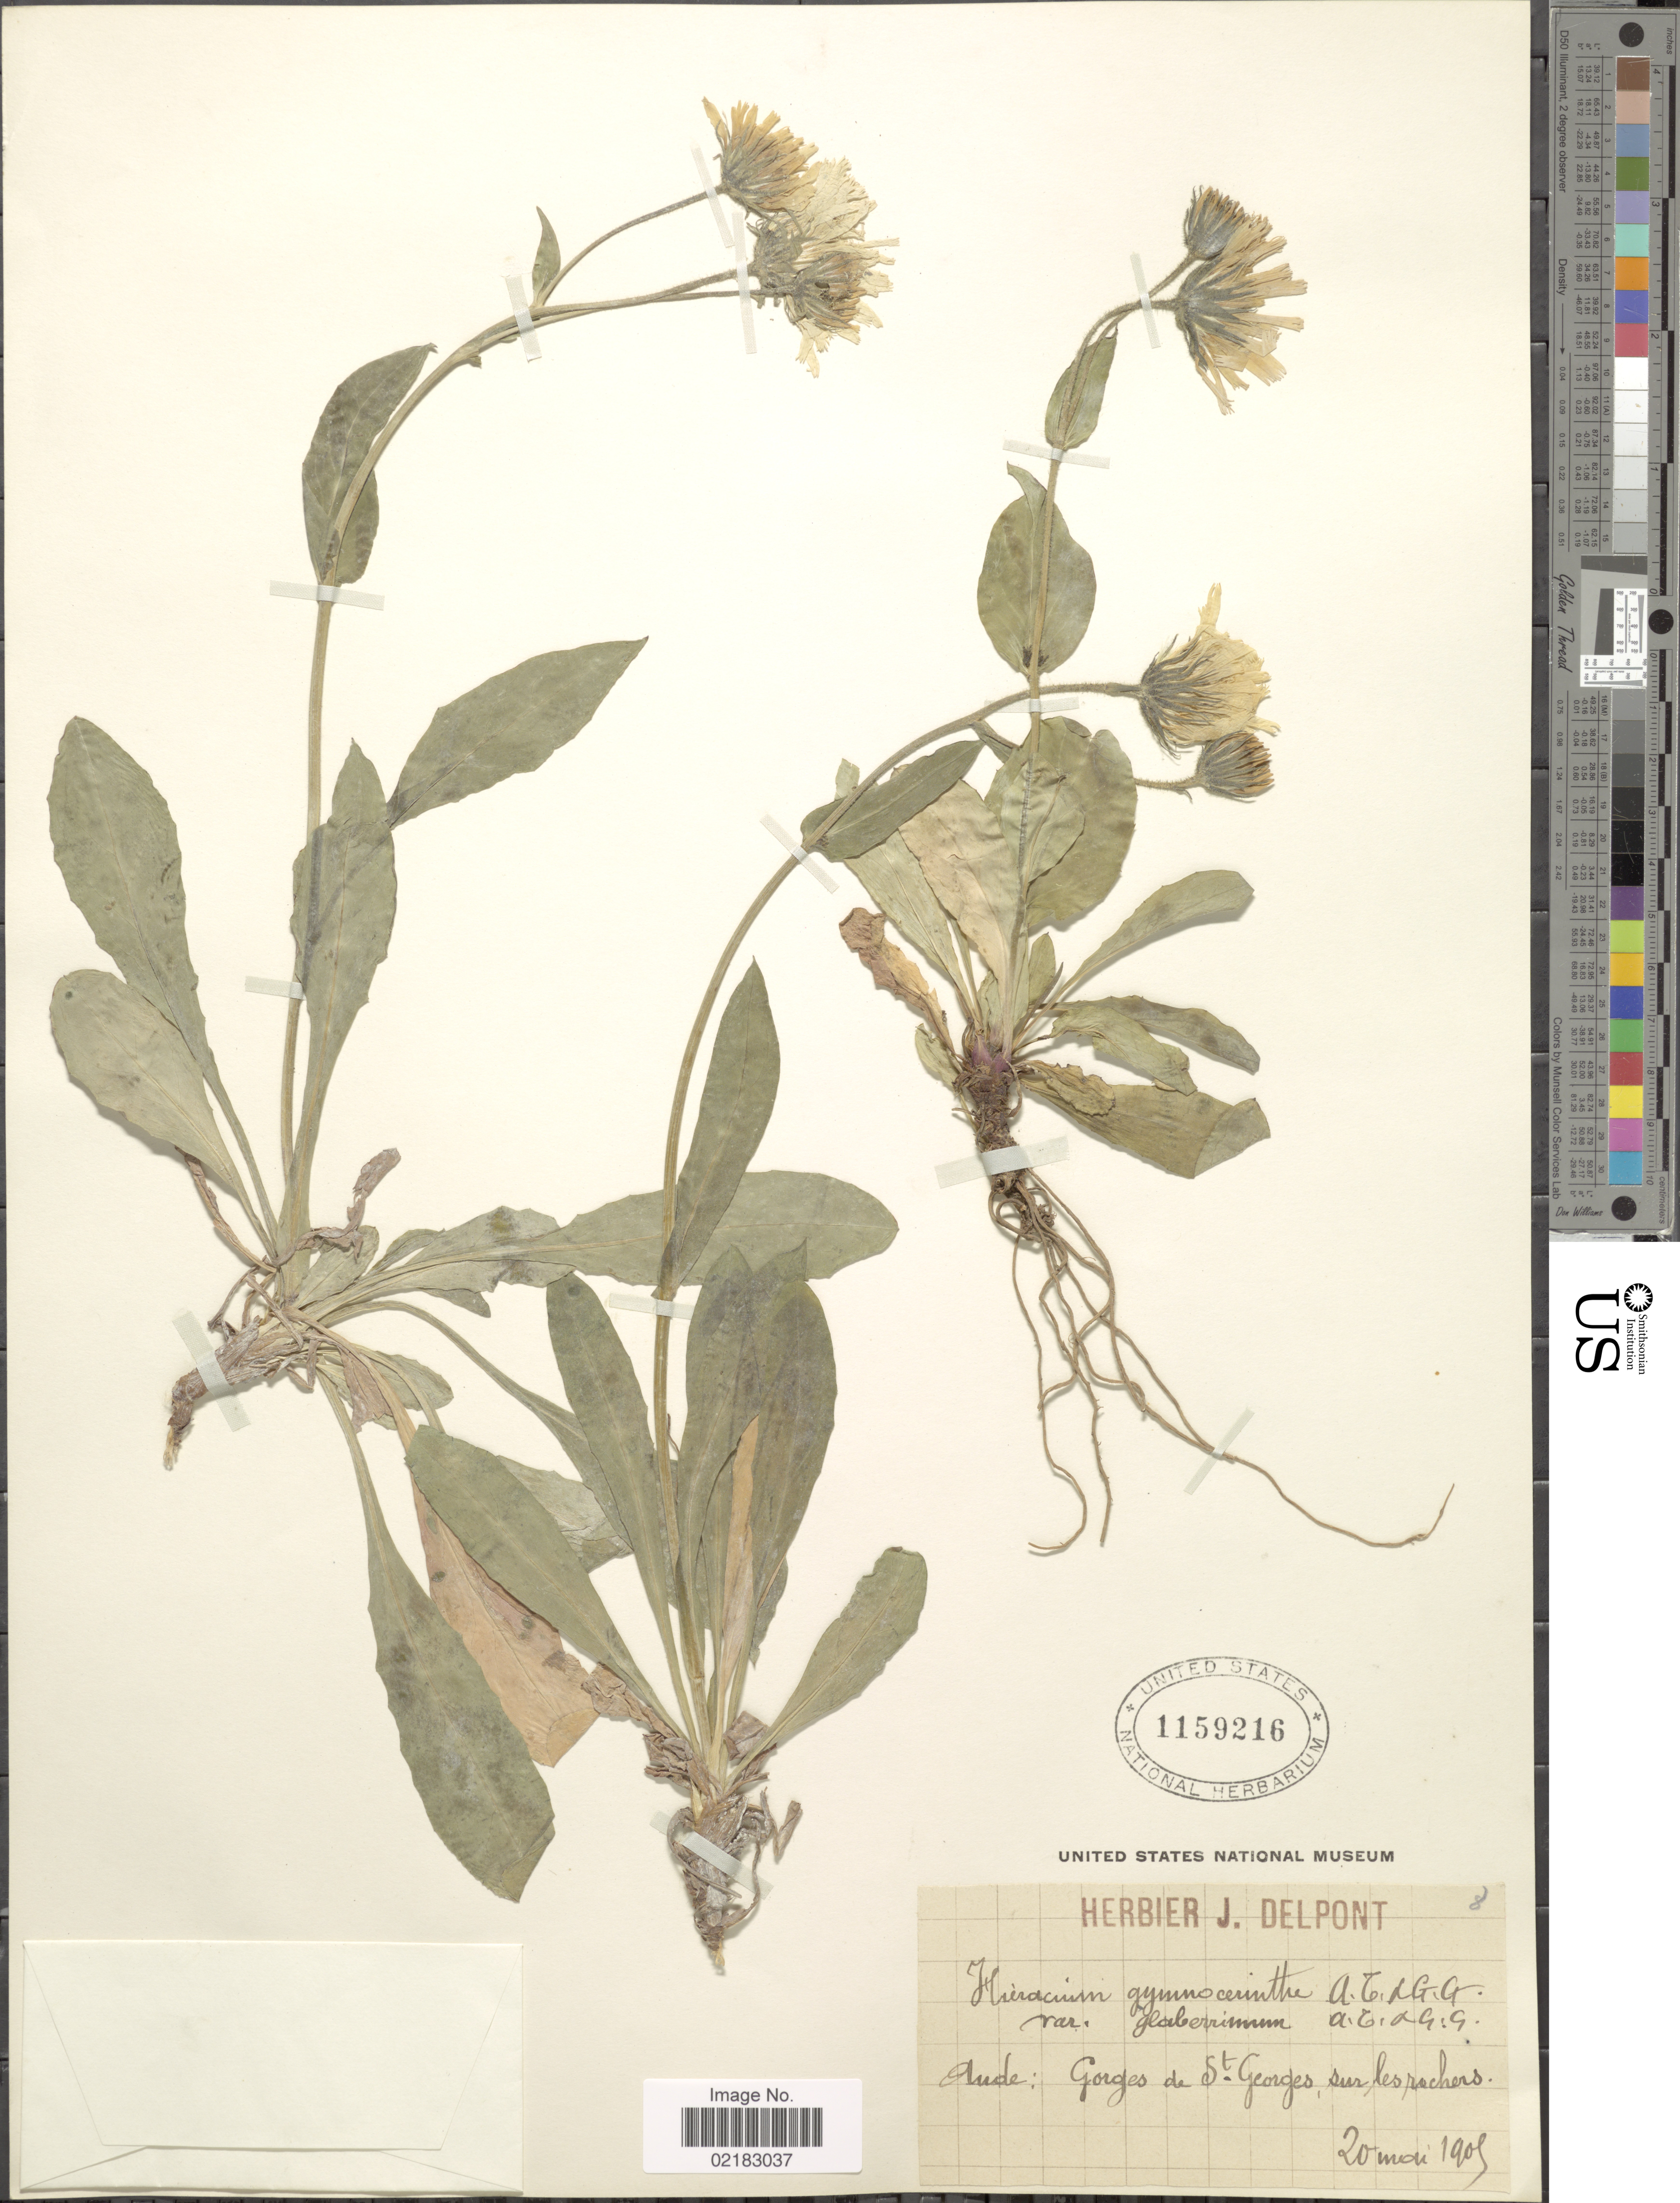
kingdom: Plantae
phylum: Tracheophyta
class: Magnoliopsida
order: Asterales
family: Asteraceae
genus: Hieracium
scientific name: Hieracium gymnocerinthe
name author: Arvet-Touvet & Gaut.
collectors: ex herb J. Delpont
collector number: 8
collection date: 1909-05-20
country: France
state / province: Occitanie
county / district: Aude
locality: Aude. Gorges de St. Georges, sur les rochers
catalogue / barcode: US 1159216